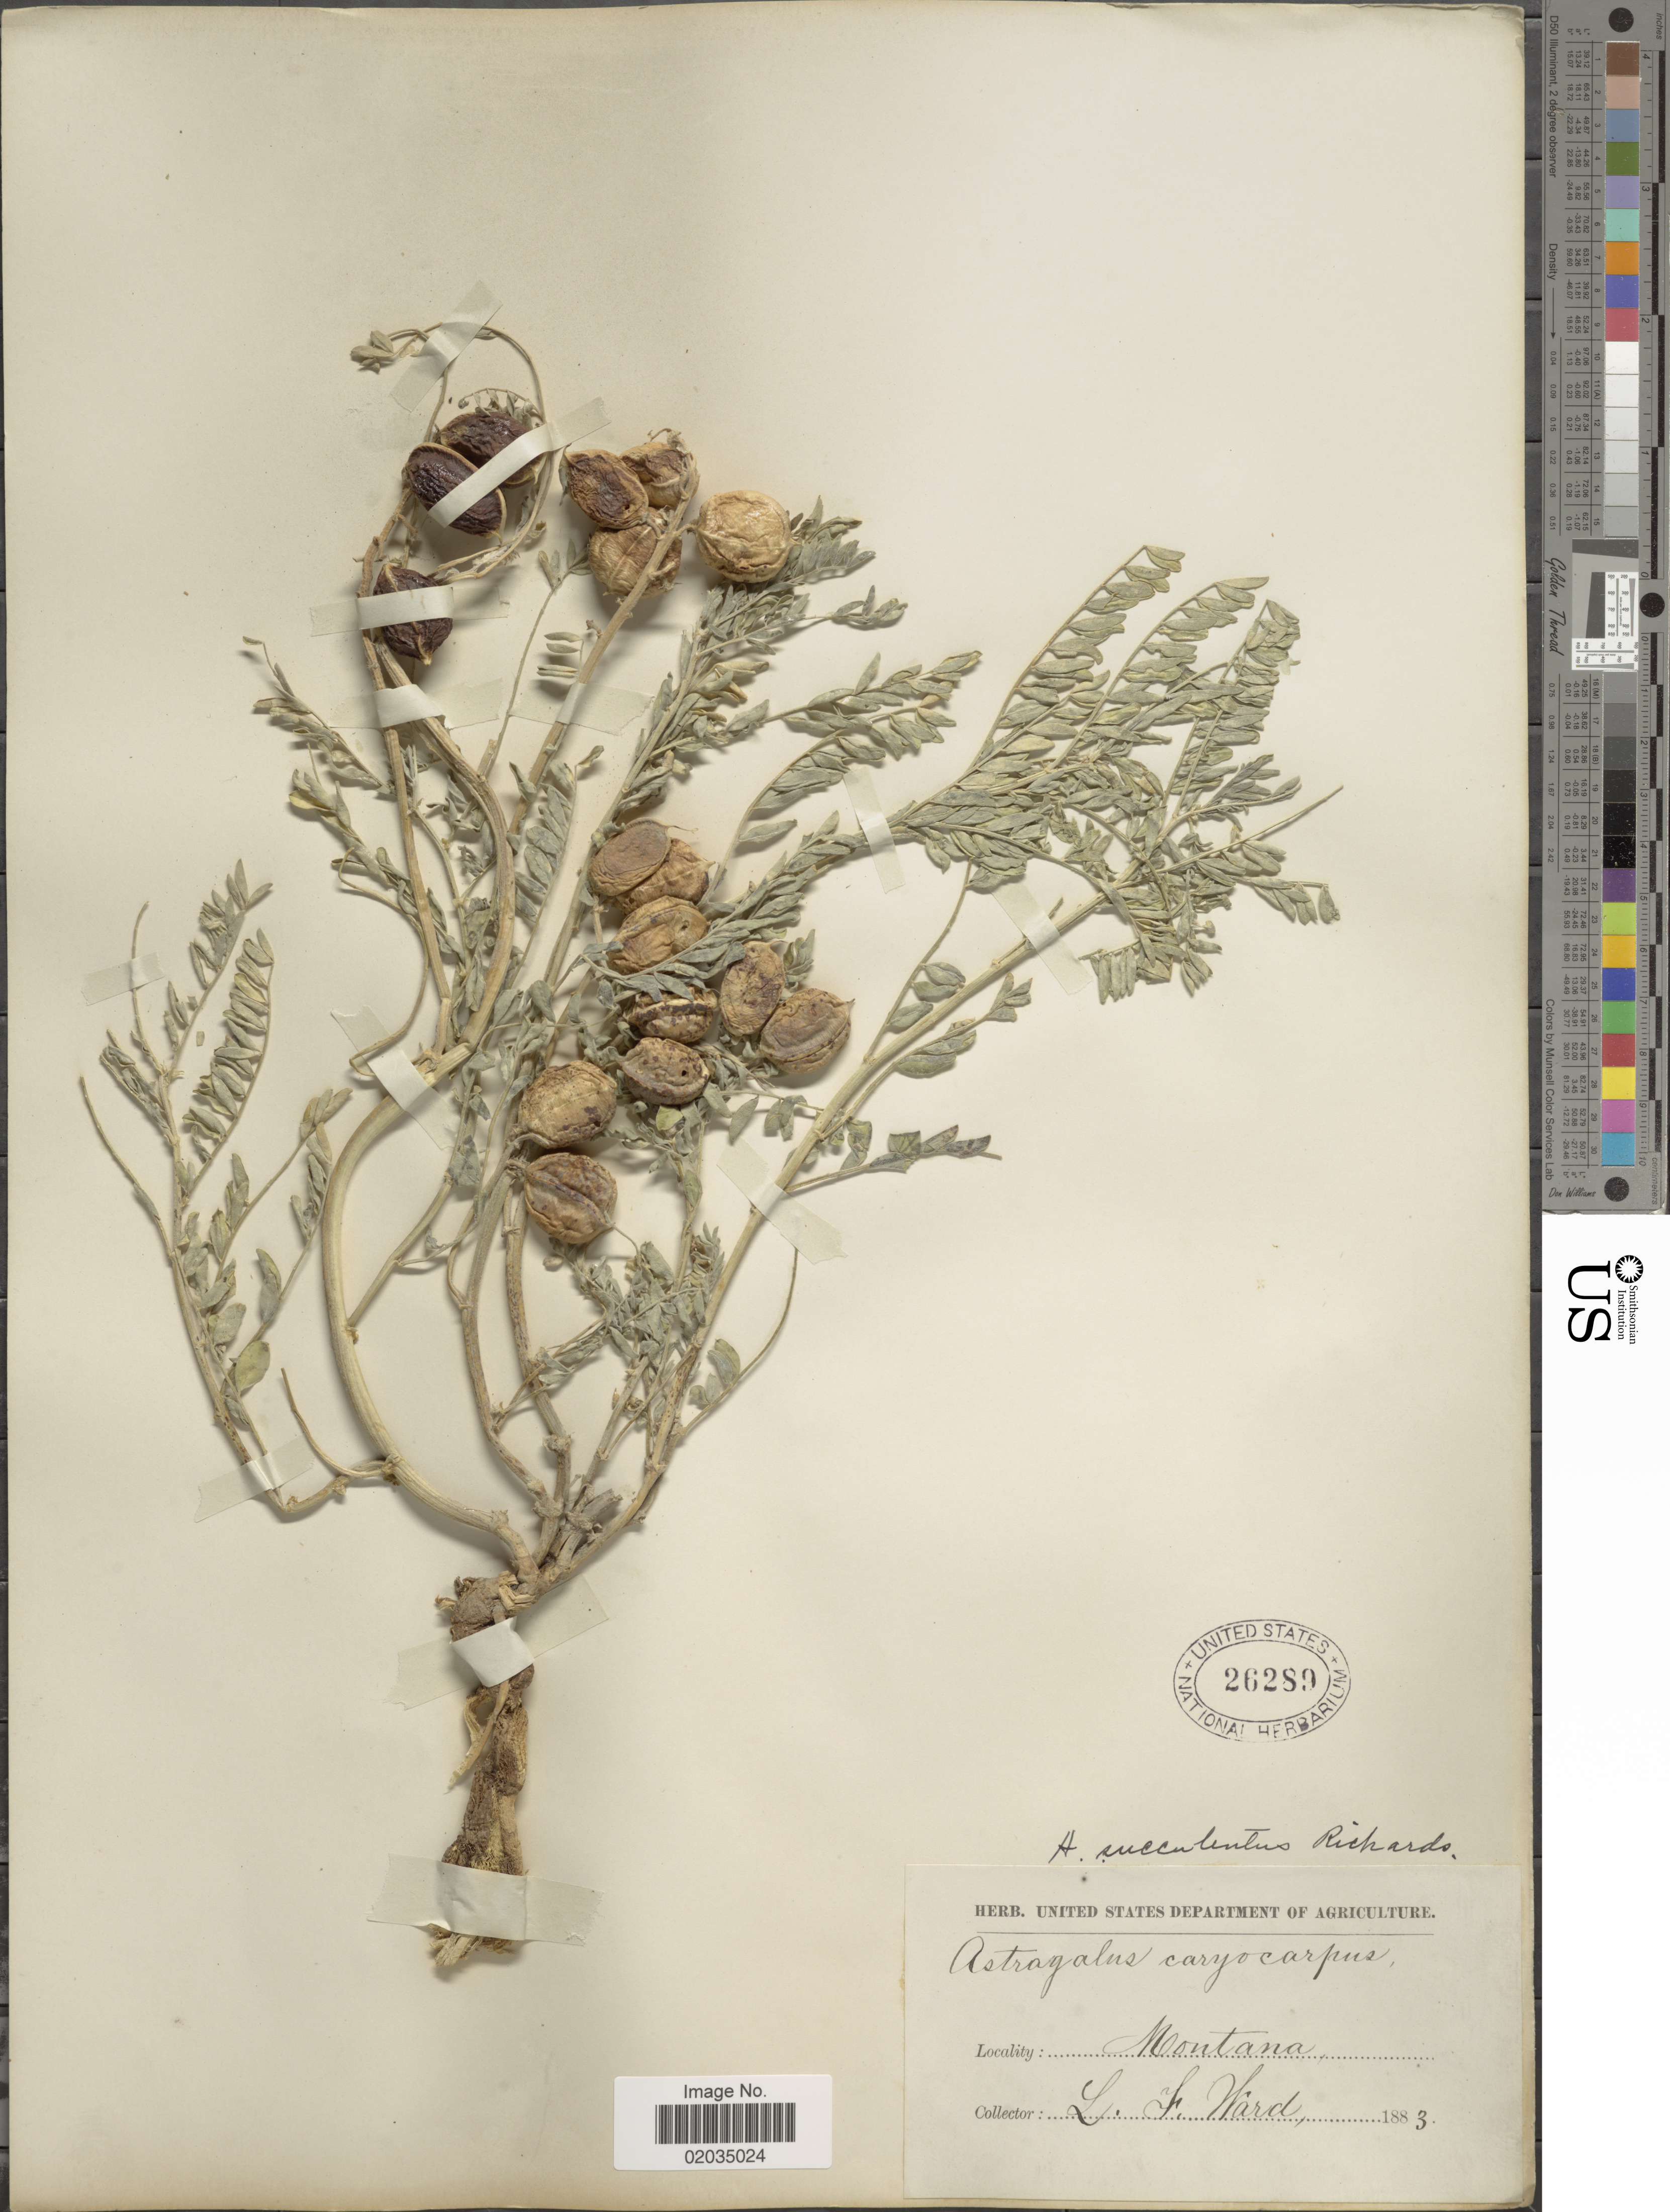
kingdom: Plantae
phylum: Tracheophyta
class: Magnoliopsida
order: Fabales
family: Fabaceae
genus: Astragalus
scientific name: Astragalus succulentus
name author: Richardson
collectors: L. Ward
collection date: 1883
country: United States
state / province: Montana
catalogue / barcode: US 26289